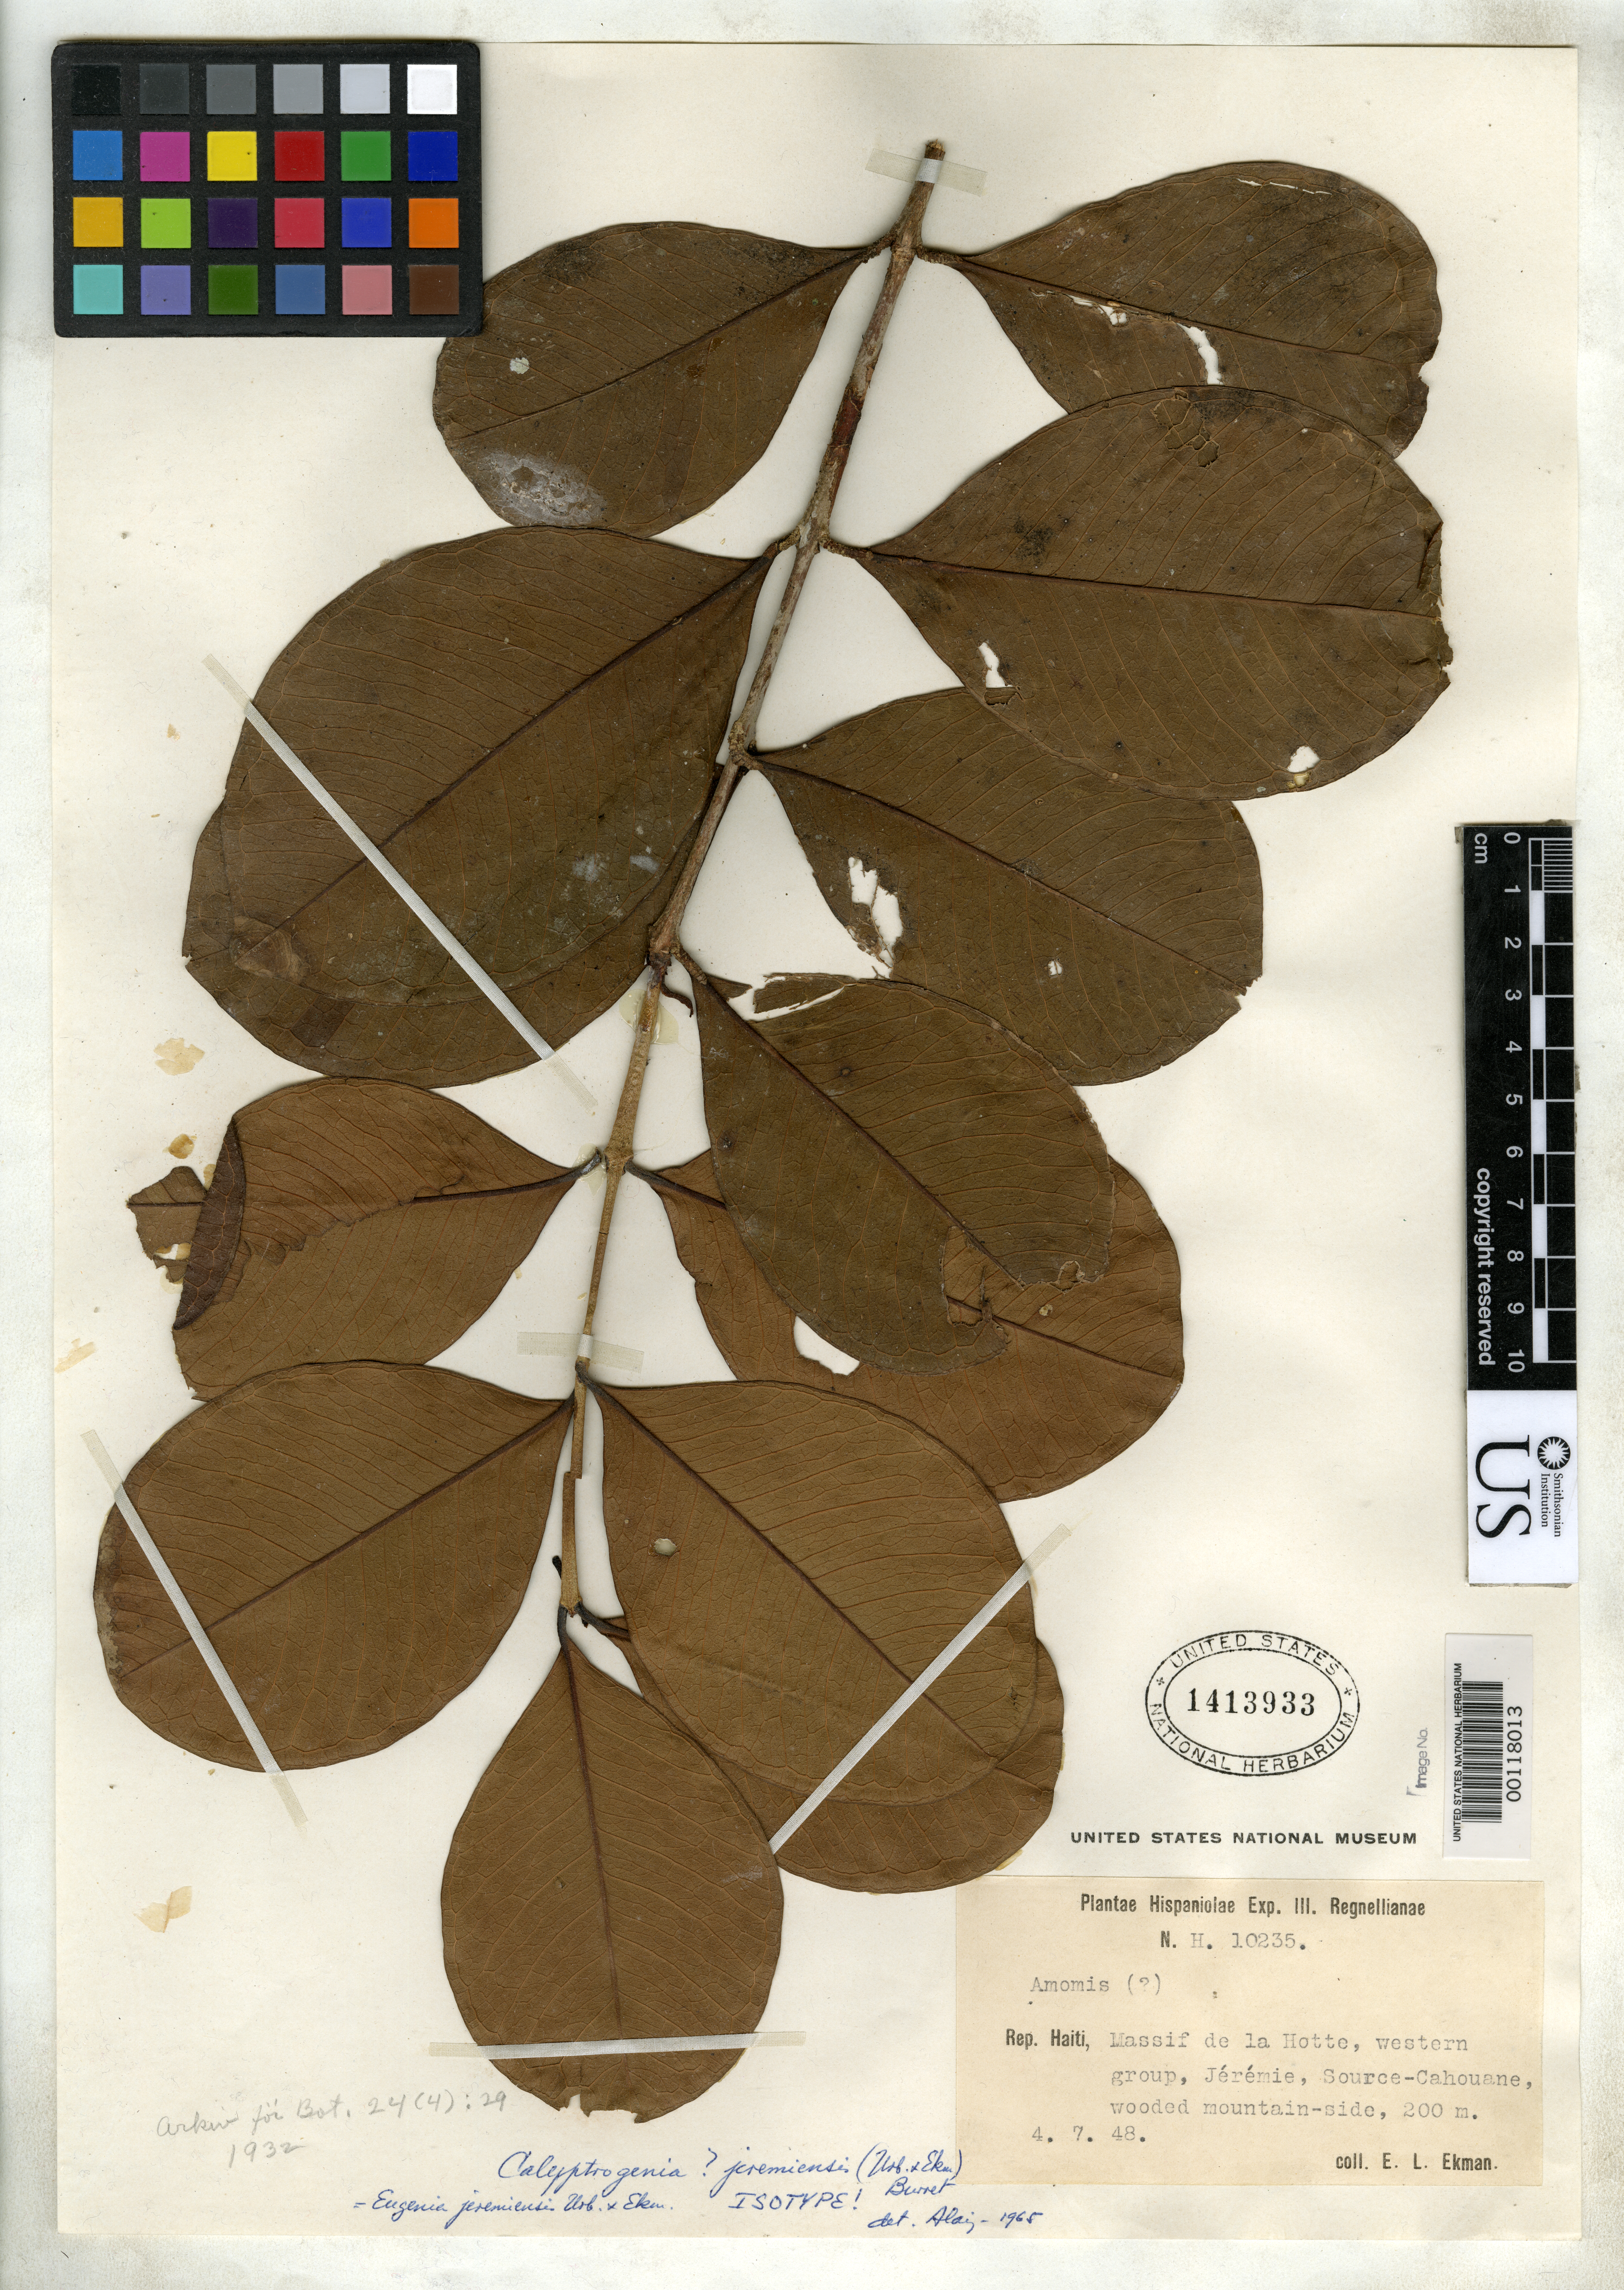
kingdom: Plantae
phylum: Tracheophyta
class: Magnoliopsida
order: Myrtales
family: Myrtaceae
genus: Eugenia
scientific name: Eugenia jeremiensis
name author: Urb. & Ekman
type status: Isotype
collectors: E. L. Ekman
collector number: H 10235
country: Haiti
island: Hispaniola Island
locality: Massif de La Hotte, Jeremie, Source-Cahouane.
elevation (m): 200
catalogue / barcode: US 1413933